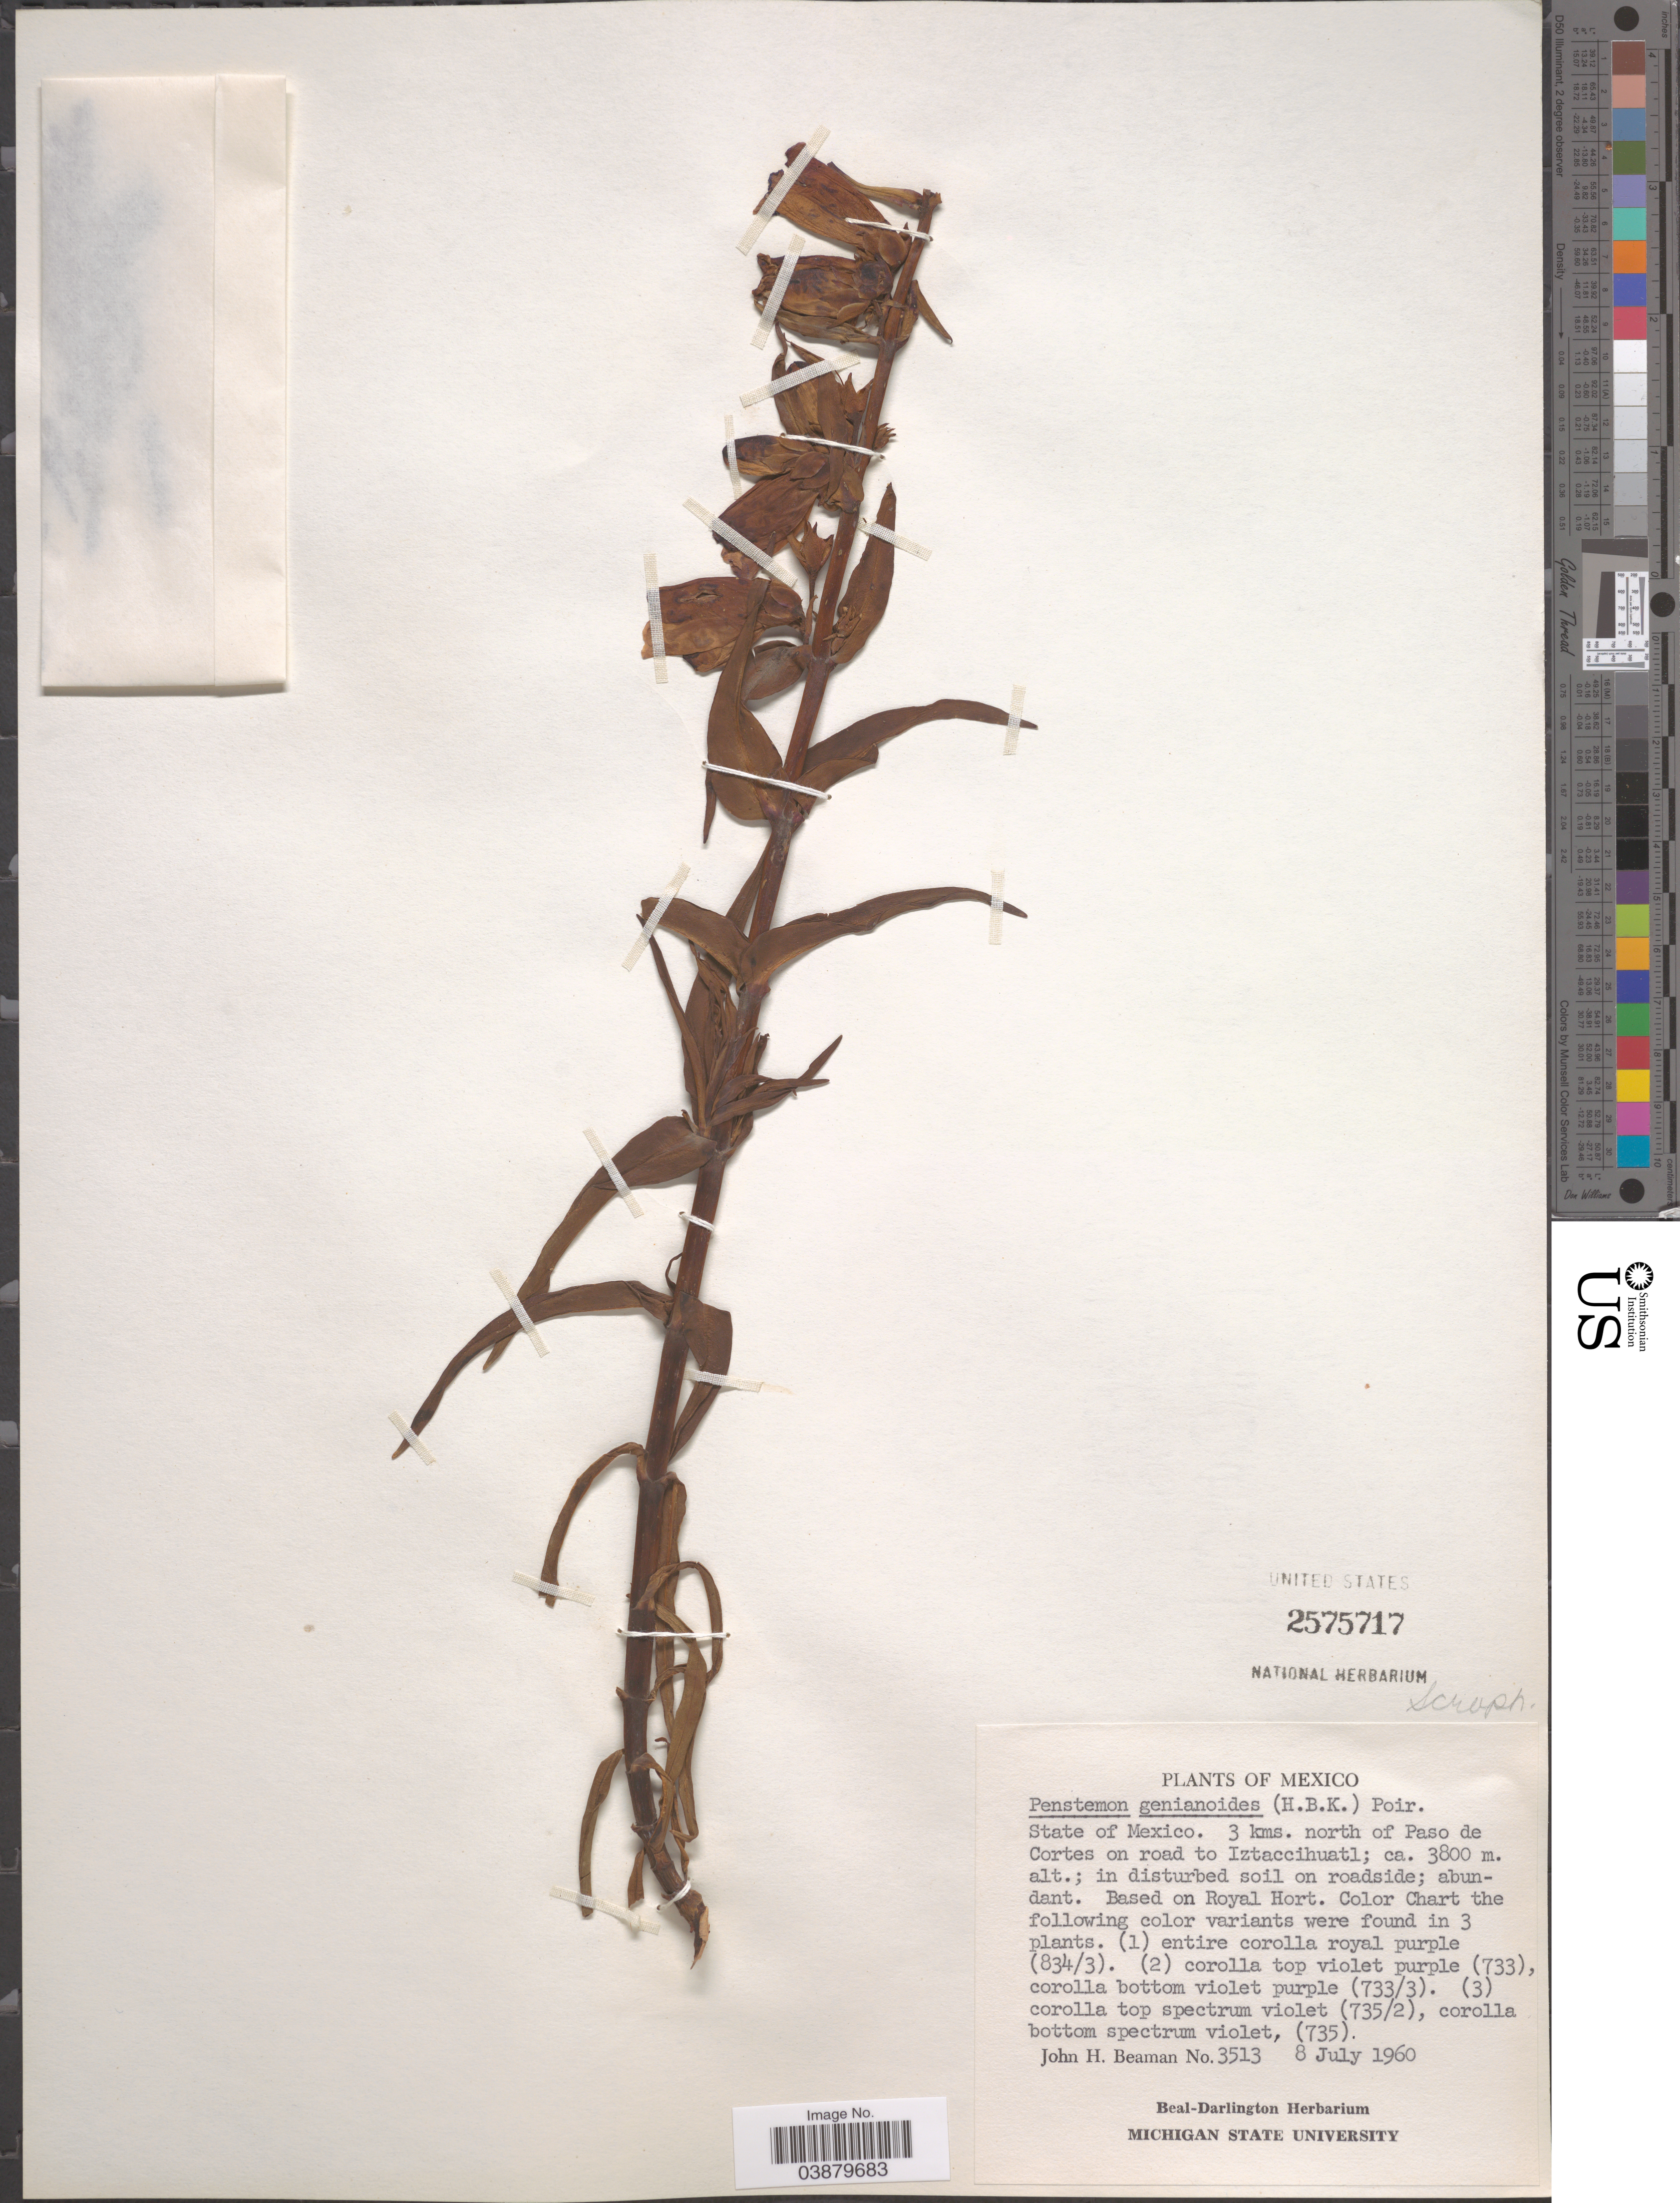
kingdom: Plantae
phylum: Tracheophyta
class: Magnoliopsida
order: Lamiales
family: Plantaginaceae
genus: Penstemon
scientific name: Penstemon gentianoides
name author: (Kunth) Poir.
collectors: J. H. Beaman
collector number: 3513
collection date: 1960-07-08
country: Mexico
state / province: México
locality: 3 kms. north of Paso de Cortes on road to Iztaccihuatl.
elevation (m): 3800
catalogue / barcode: US 2575717